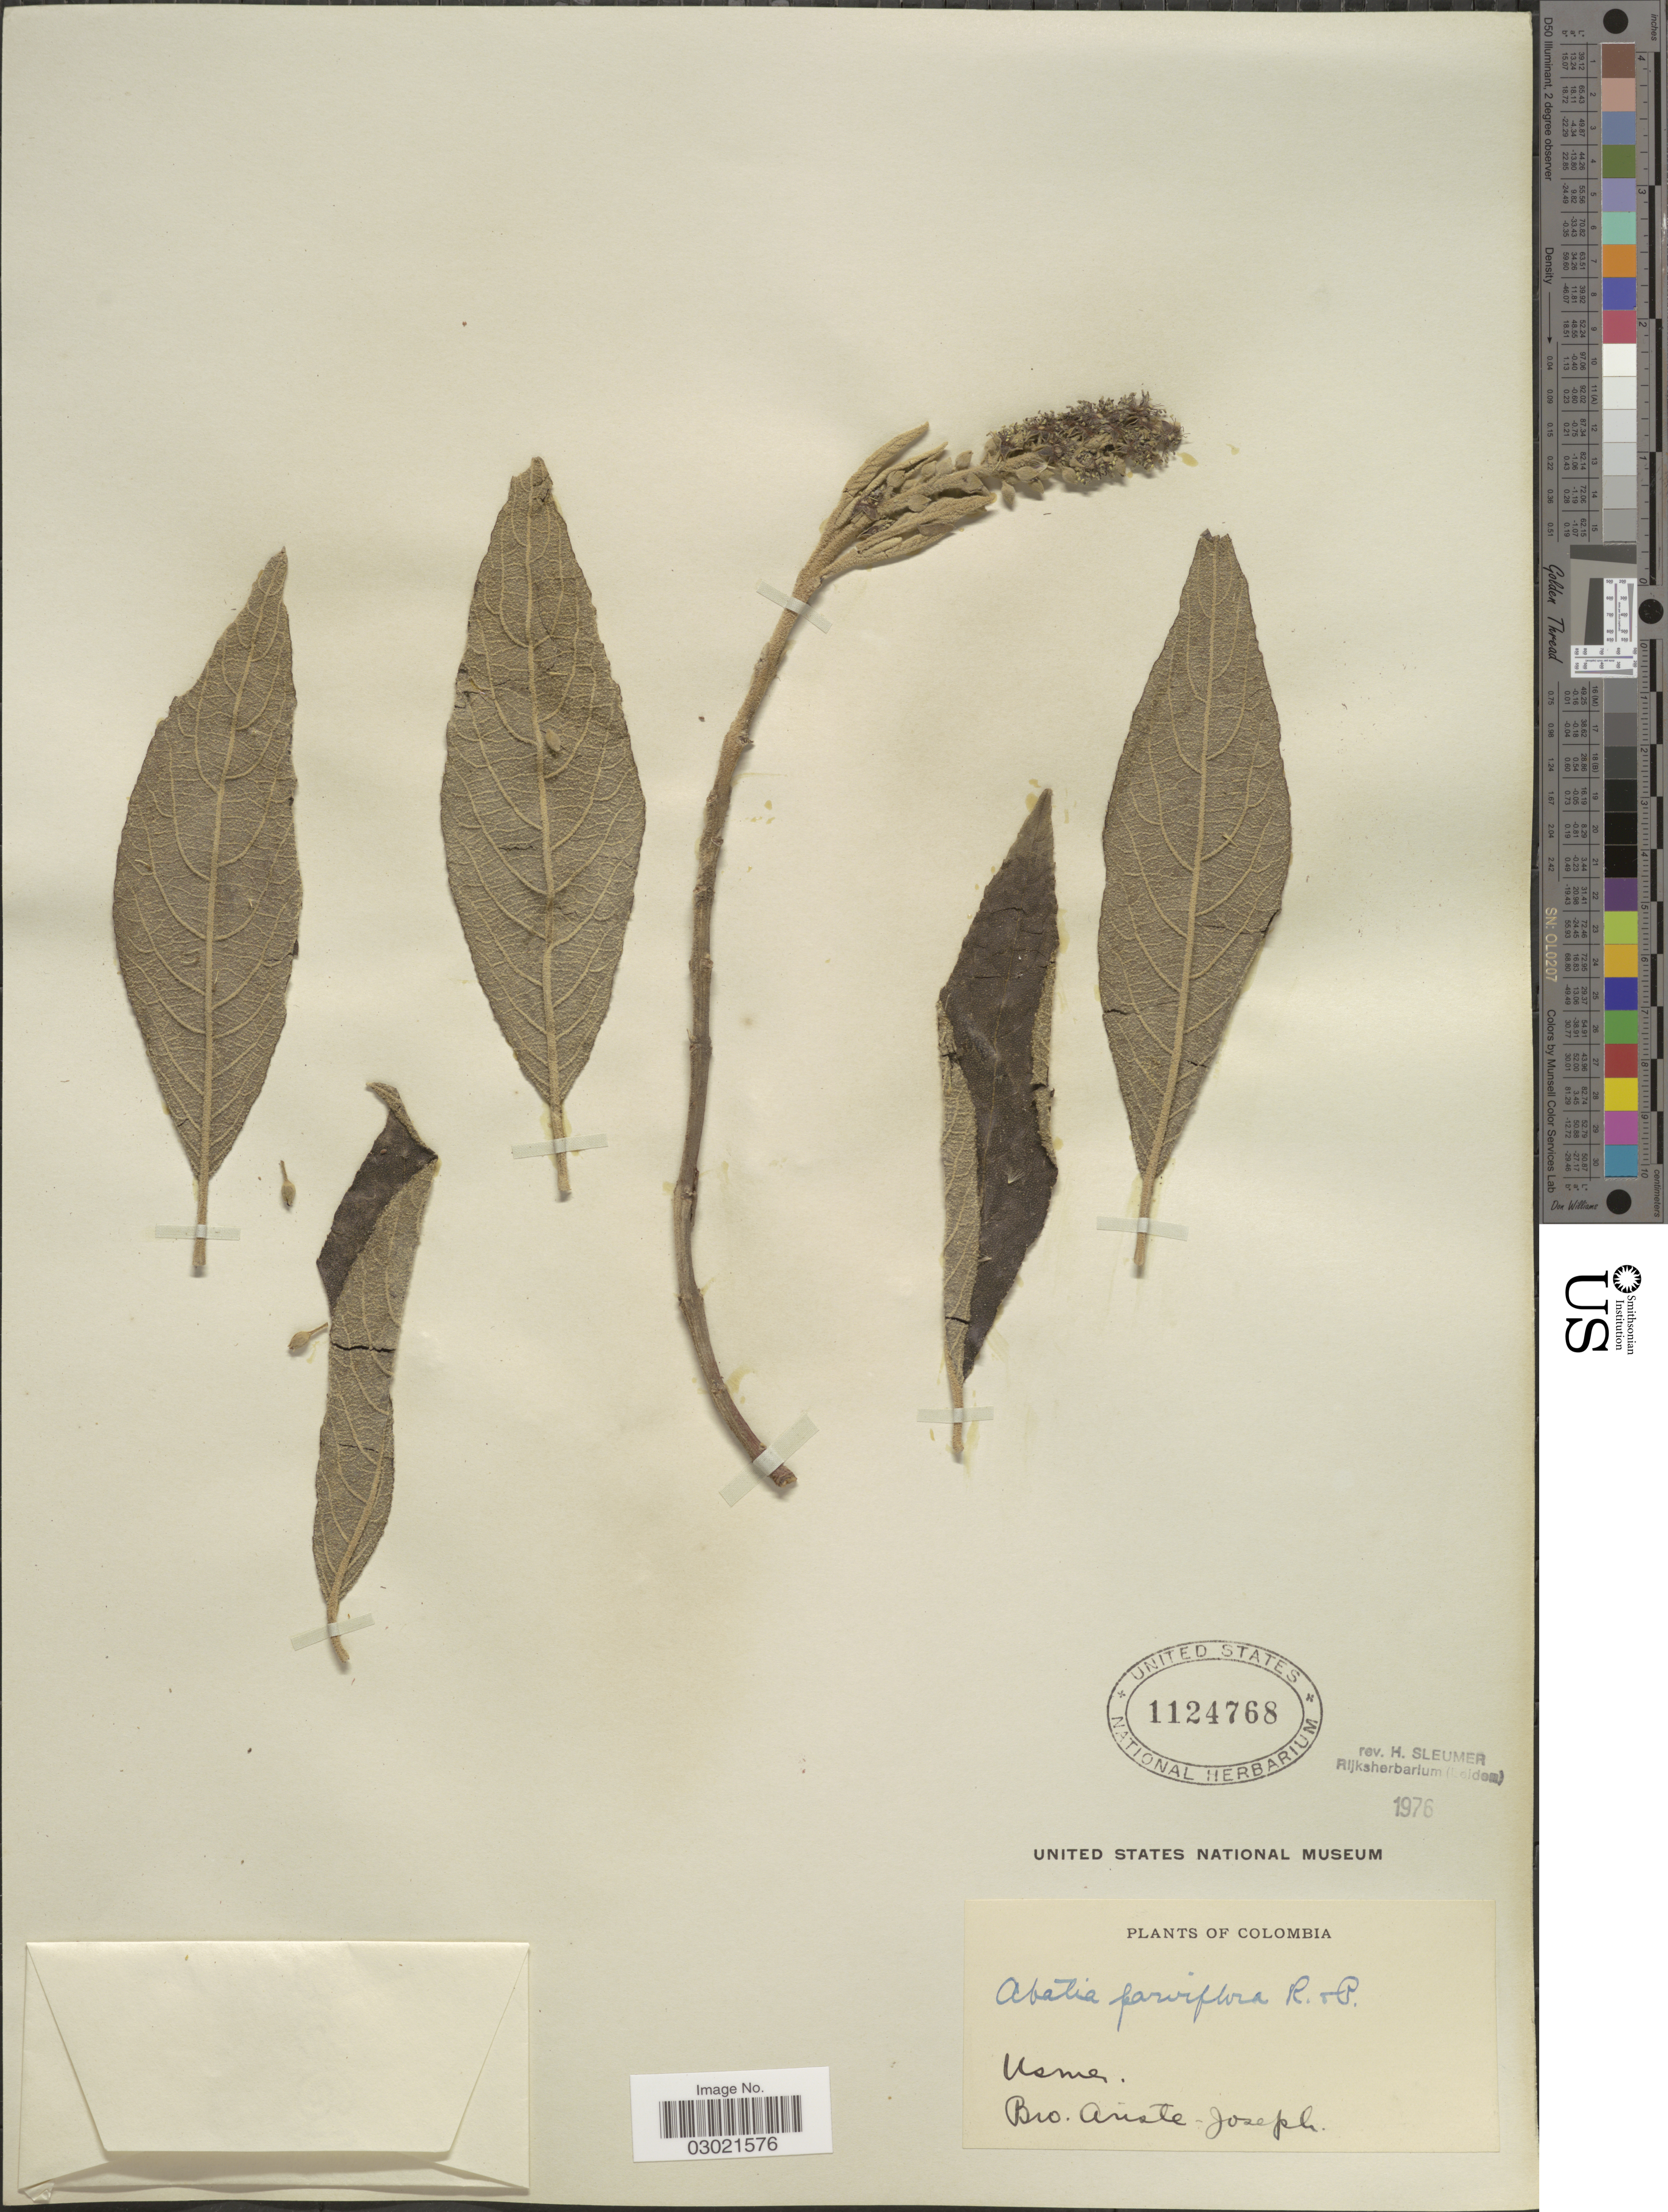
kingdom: Plantae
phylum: Tracheophyta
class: Magnoliopsida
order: Malpighiales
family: Salicaceae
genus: Abatia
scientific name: Abatia parviflora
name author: Ruiz & Pav.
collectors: Bro. Ariste-Joseph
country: Colombia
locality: Usme.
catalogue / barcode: US 1124768